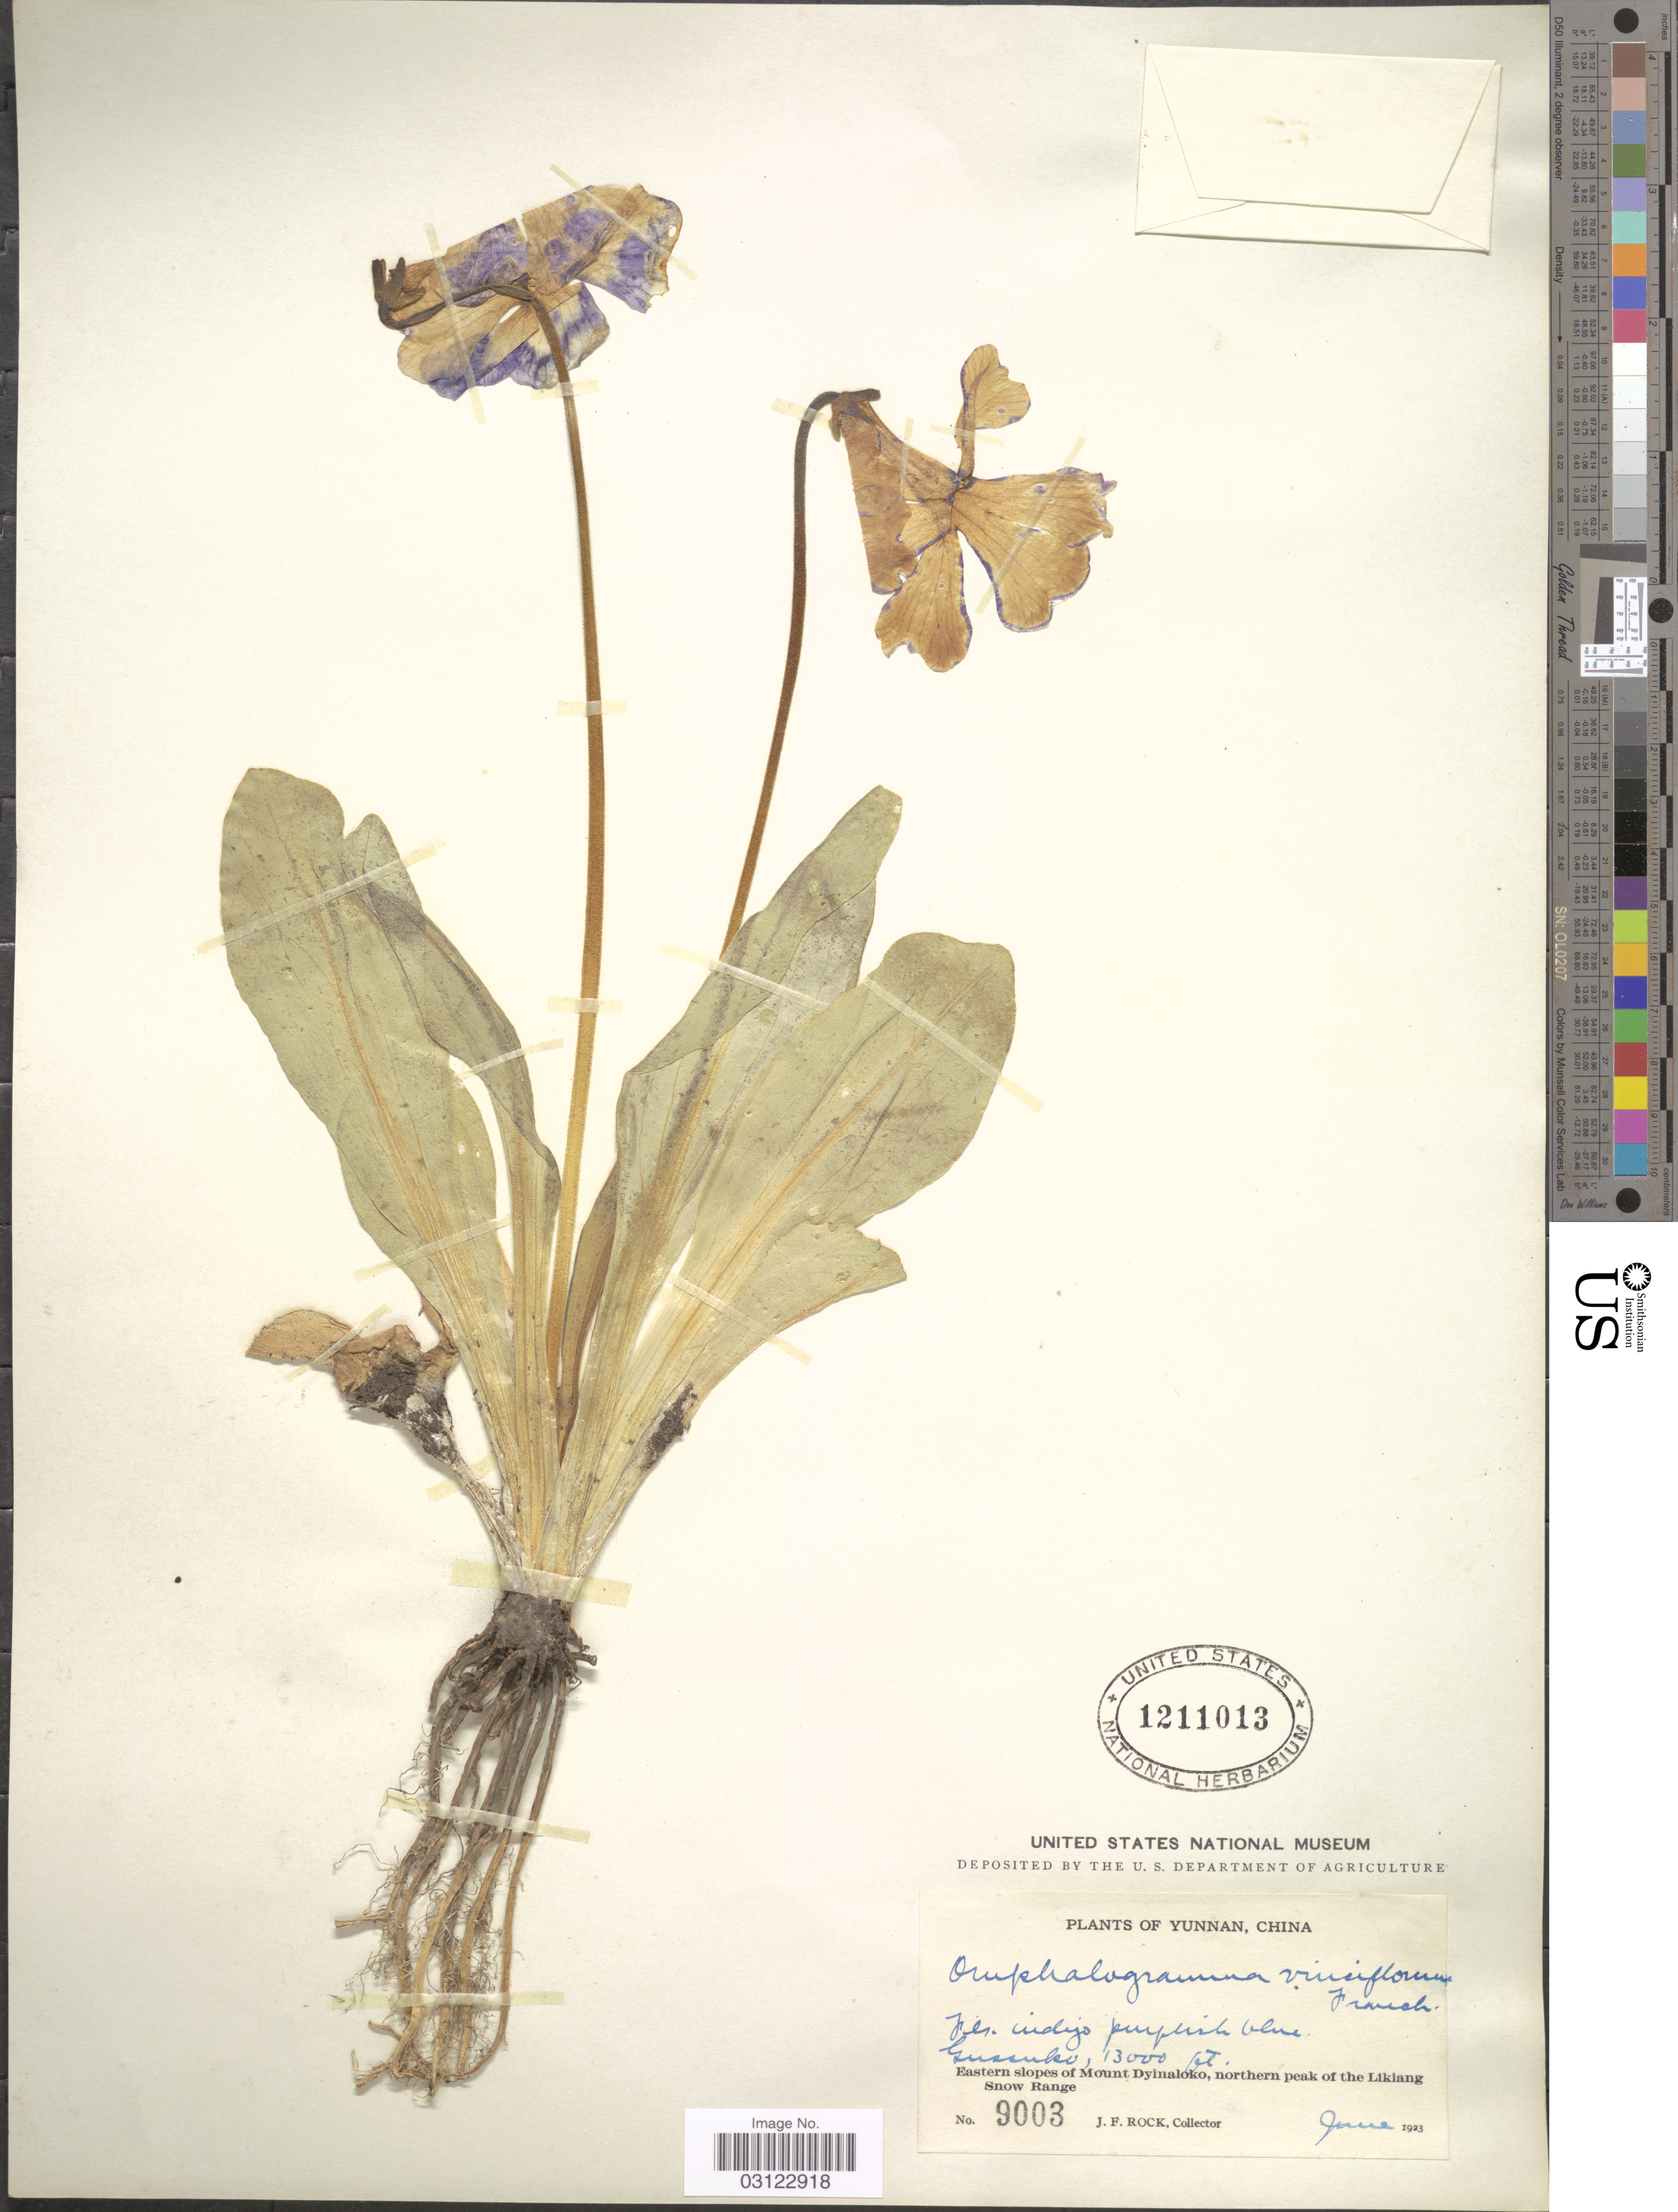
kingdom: Plantae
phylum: Tracheophyta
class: Magnoliopsida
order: Ericales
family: Primulaceae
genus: Omphalogramma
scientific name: Omphalogramma vinciflorum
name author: (Franch.) Franch.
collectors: J. Rock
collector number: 9003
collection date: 1923-06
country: China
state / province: Yunnan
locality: Yassuko. Eastern slopes of Mount Dyinaloko, northern peak of the Likiang Snow Range.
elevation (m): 3962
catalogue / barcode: US 1211013